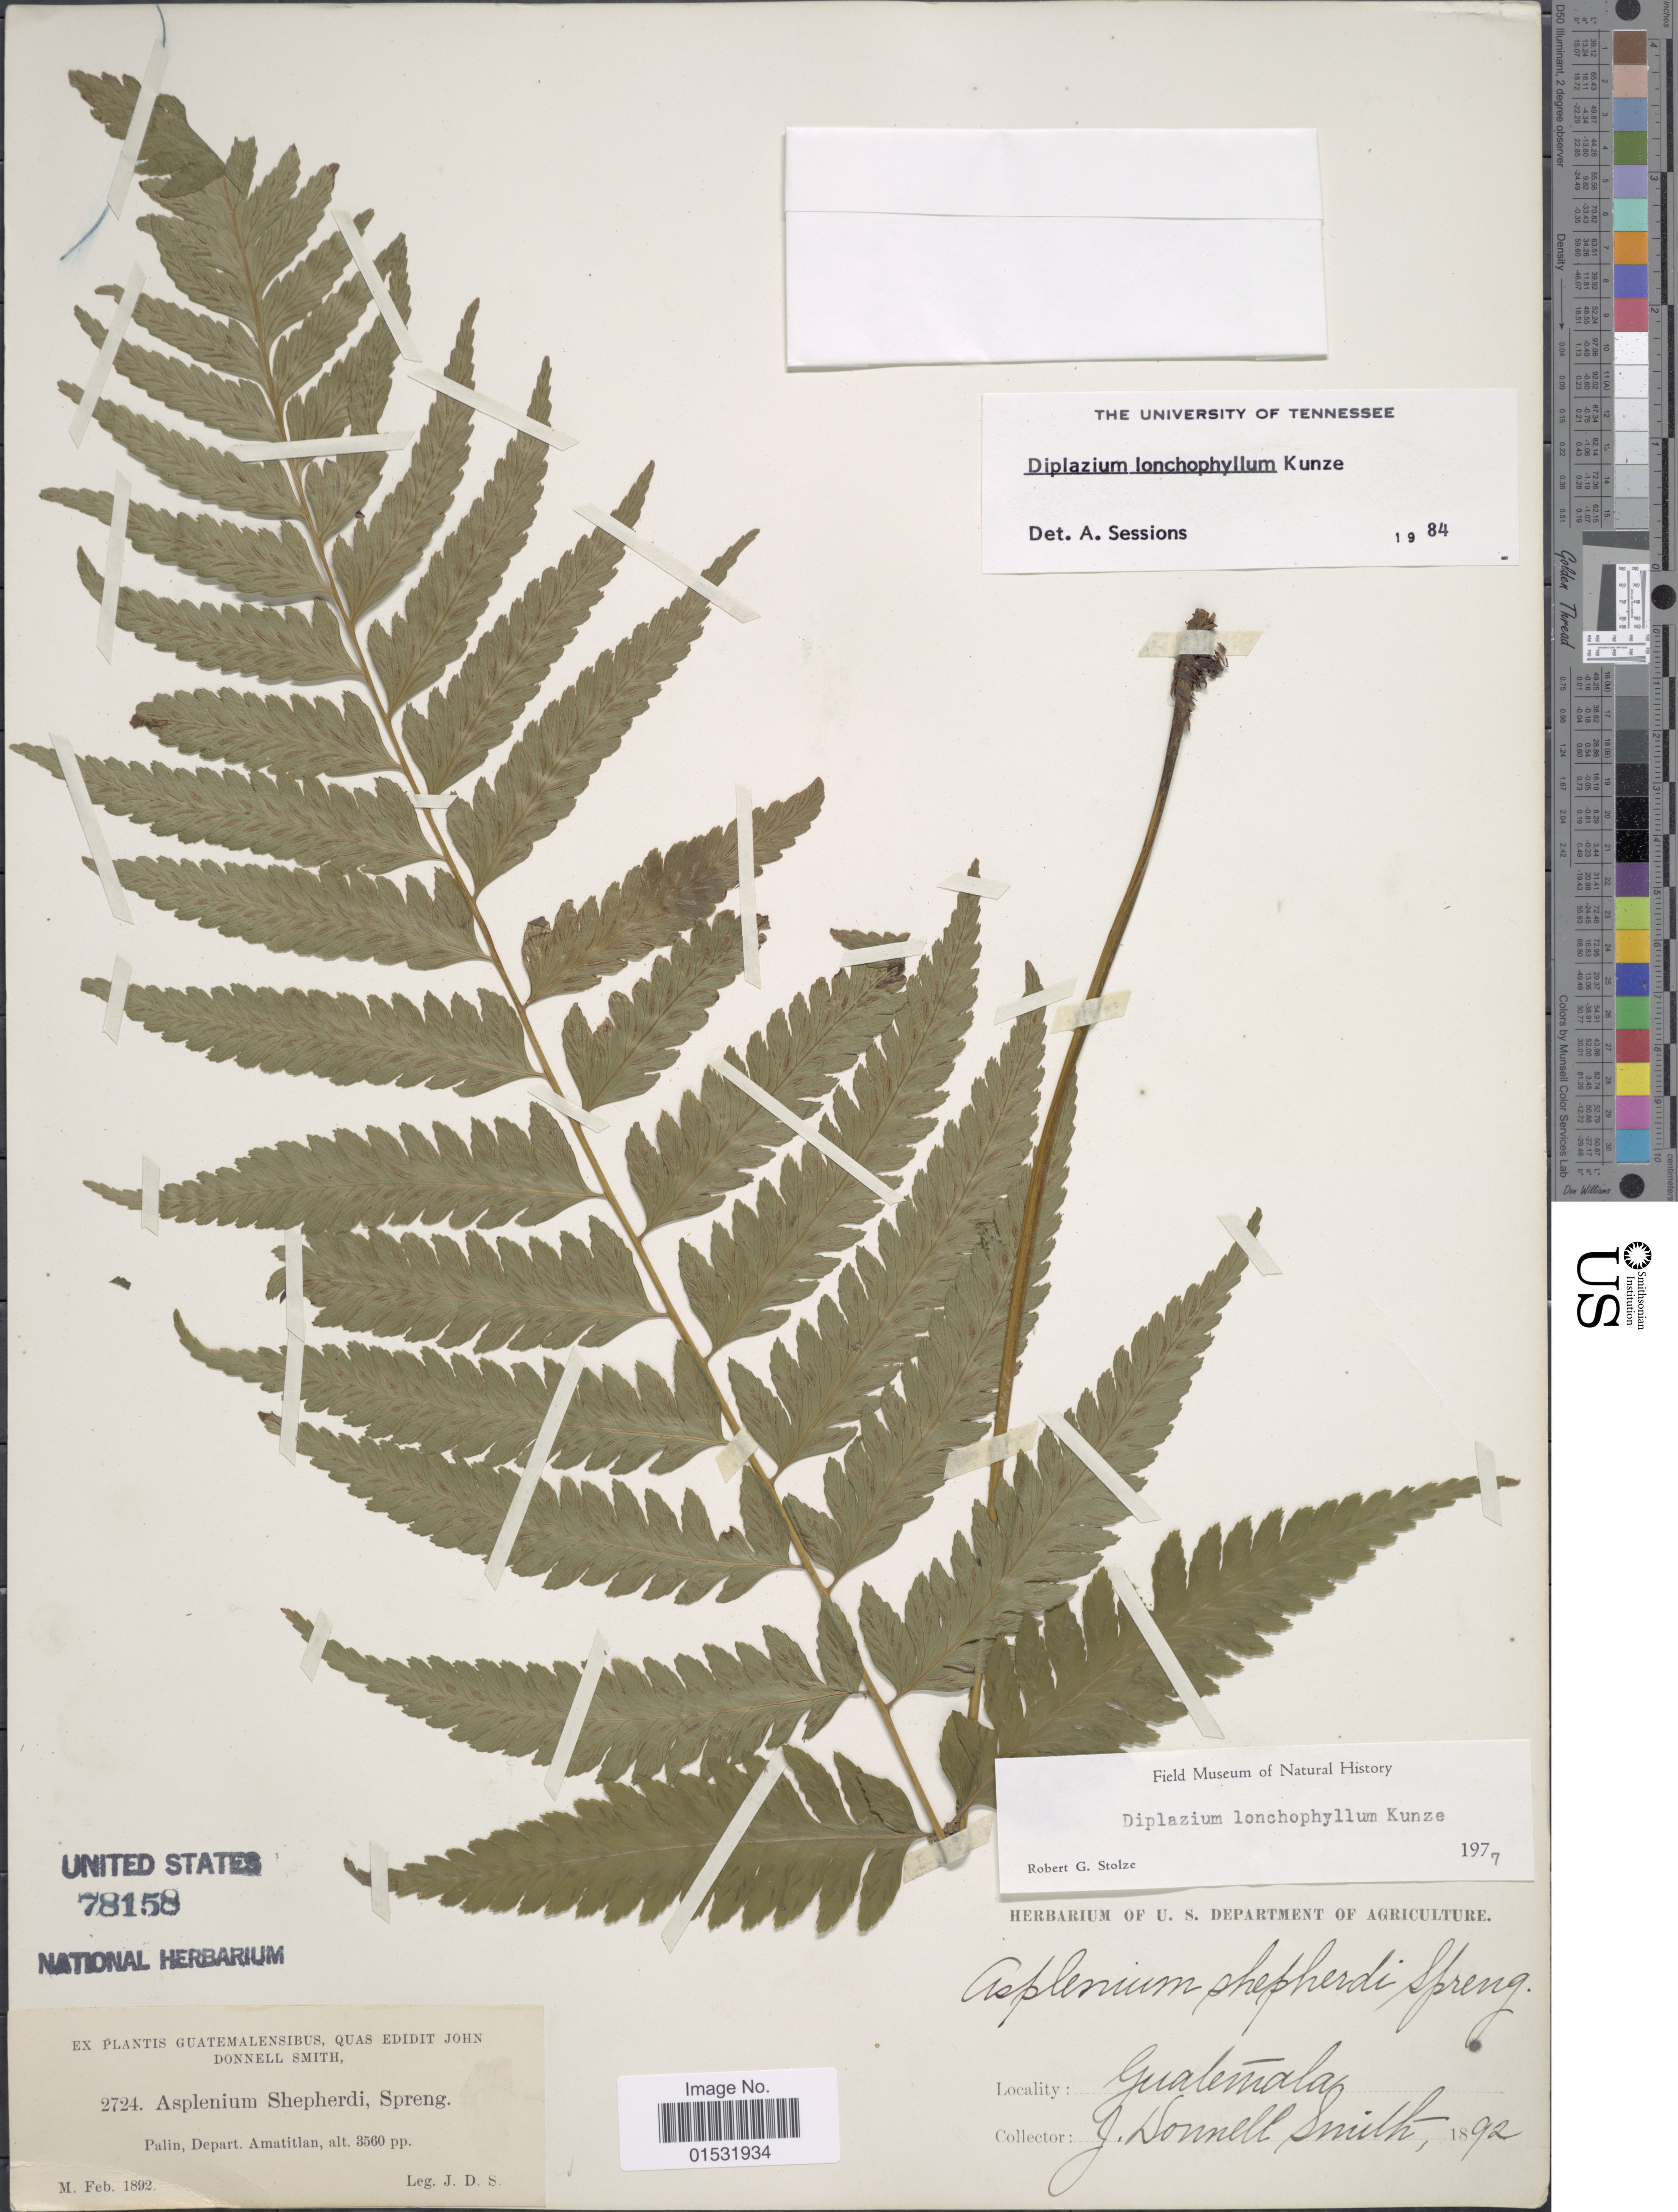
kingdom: Plantae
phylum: Tracheophyta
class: Polypodiopsida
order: Polypodiales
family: Athyriaceae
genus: Diplazium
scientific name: Diplazium lonchophyllum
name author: Kunze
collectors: J. Donnell Smith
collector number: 2724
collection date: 1892-02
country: Guatemala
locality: Palin, Depart. Amatitlan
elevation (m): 1085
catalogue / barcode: US 78158